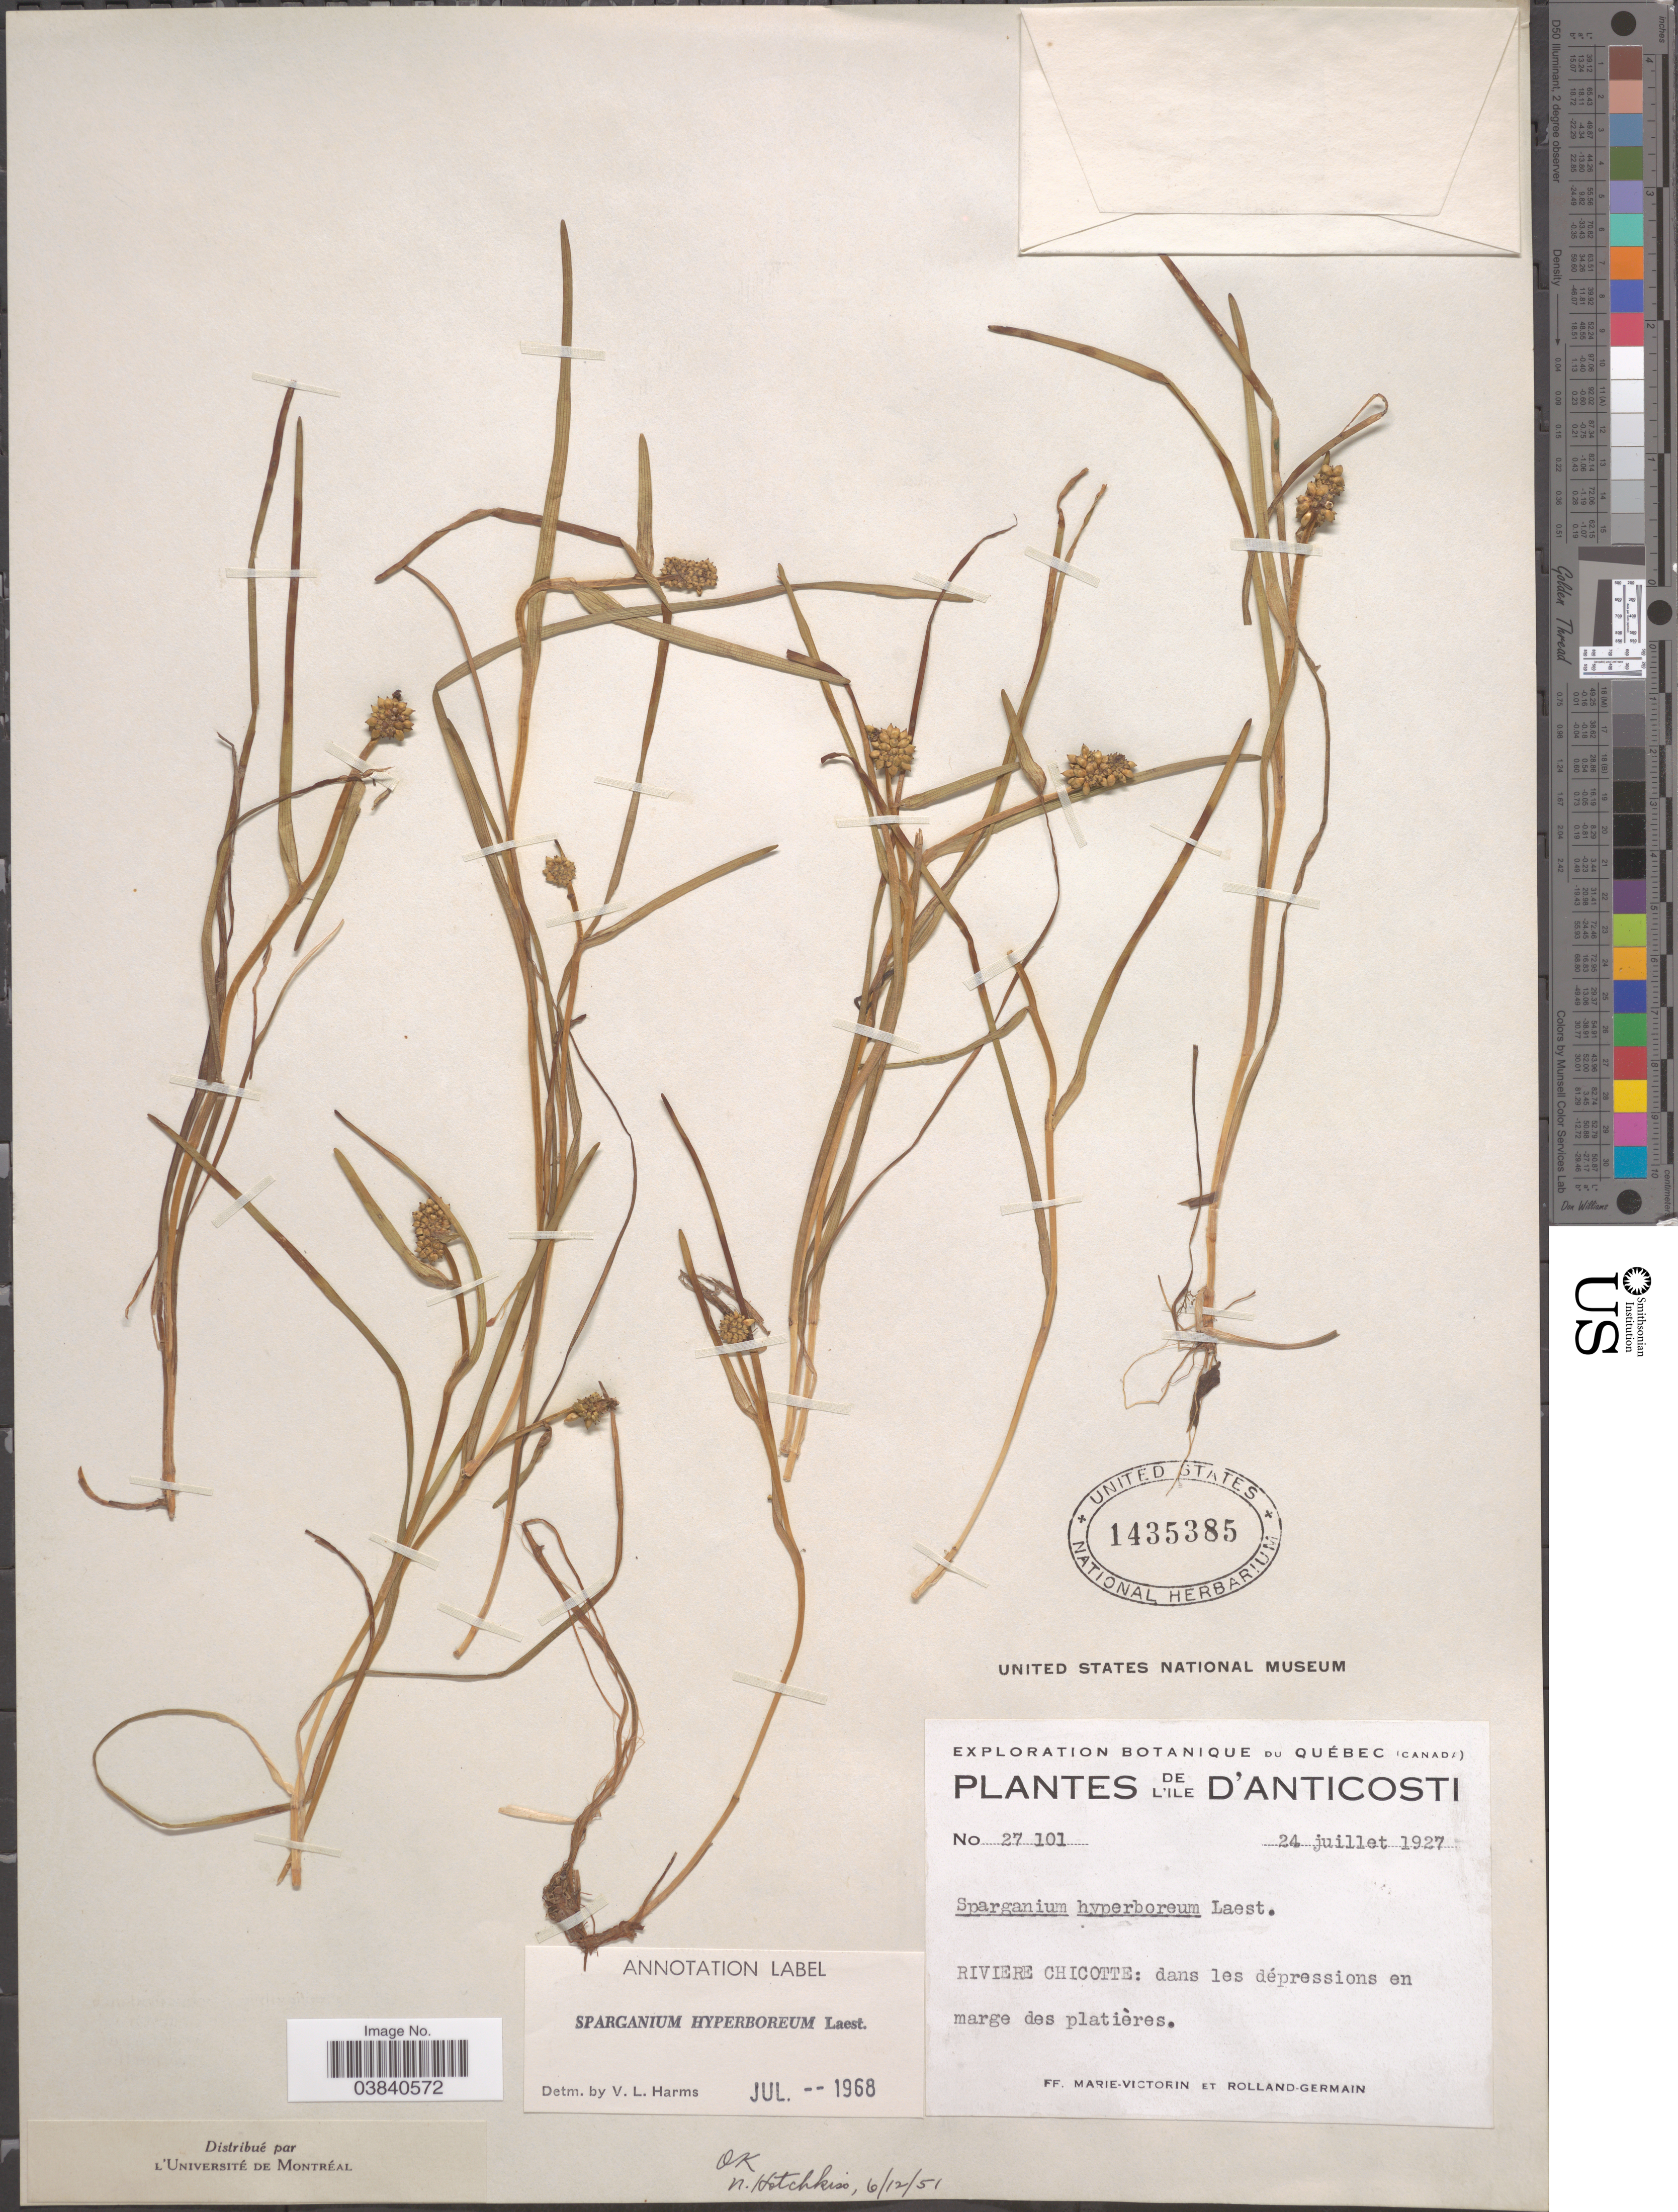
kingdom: Plantae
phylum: Tracheophyta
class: Liliopsida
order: Poales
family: Typhaceae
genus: Sparganium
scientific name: Sparganium hyperboreum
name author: Beurl. ex Laest.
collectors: F. Marie-Victorin & Rolland-Germain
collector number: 27101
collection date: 1927-07-24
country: Canada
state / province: Quebec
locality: L'Ile D'Anticosti. Riviere Chicotte: dans les dépressions en marge des platières.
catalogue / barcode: US 1435385